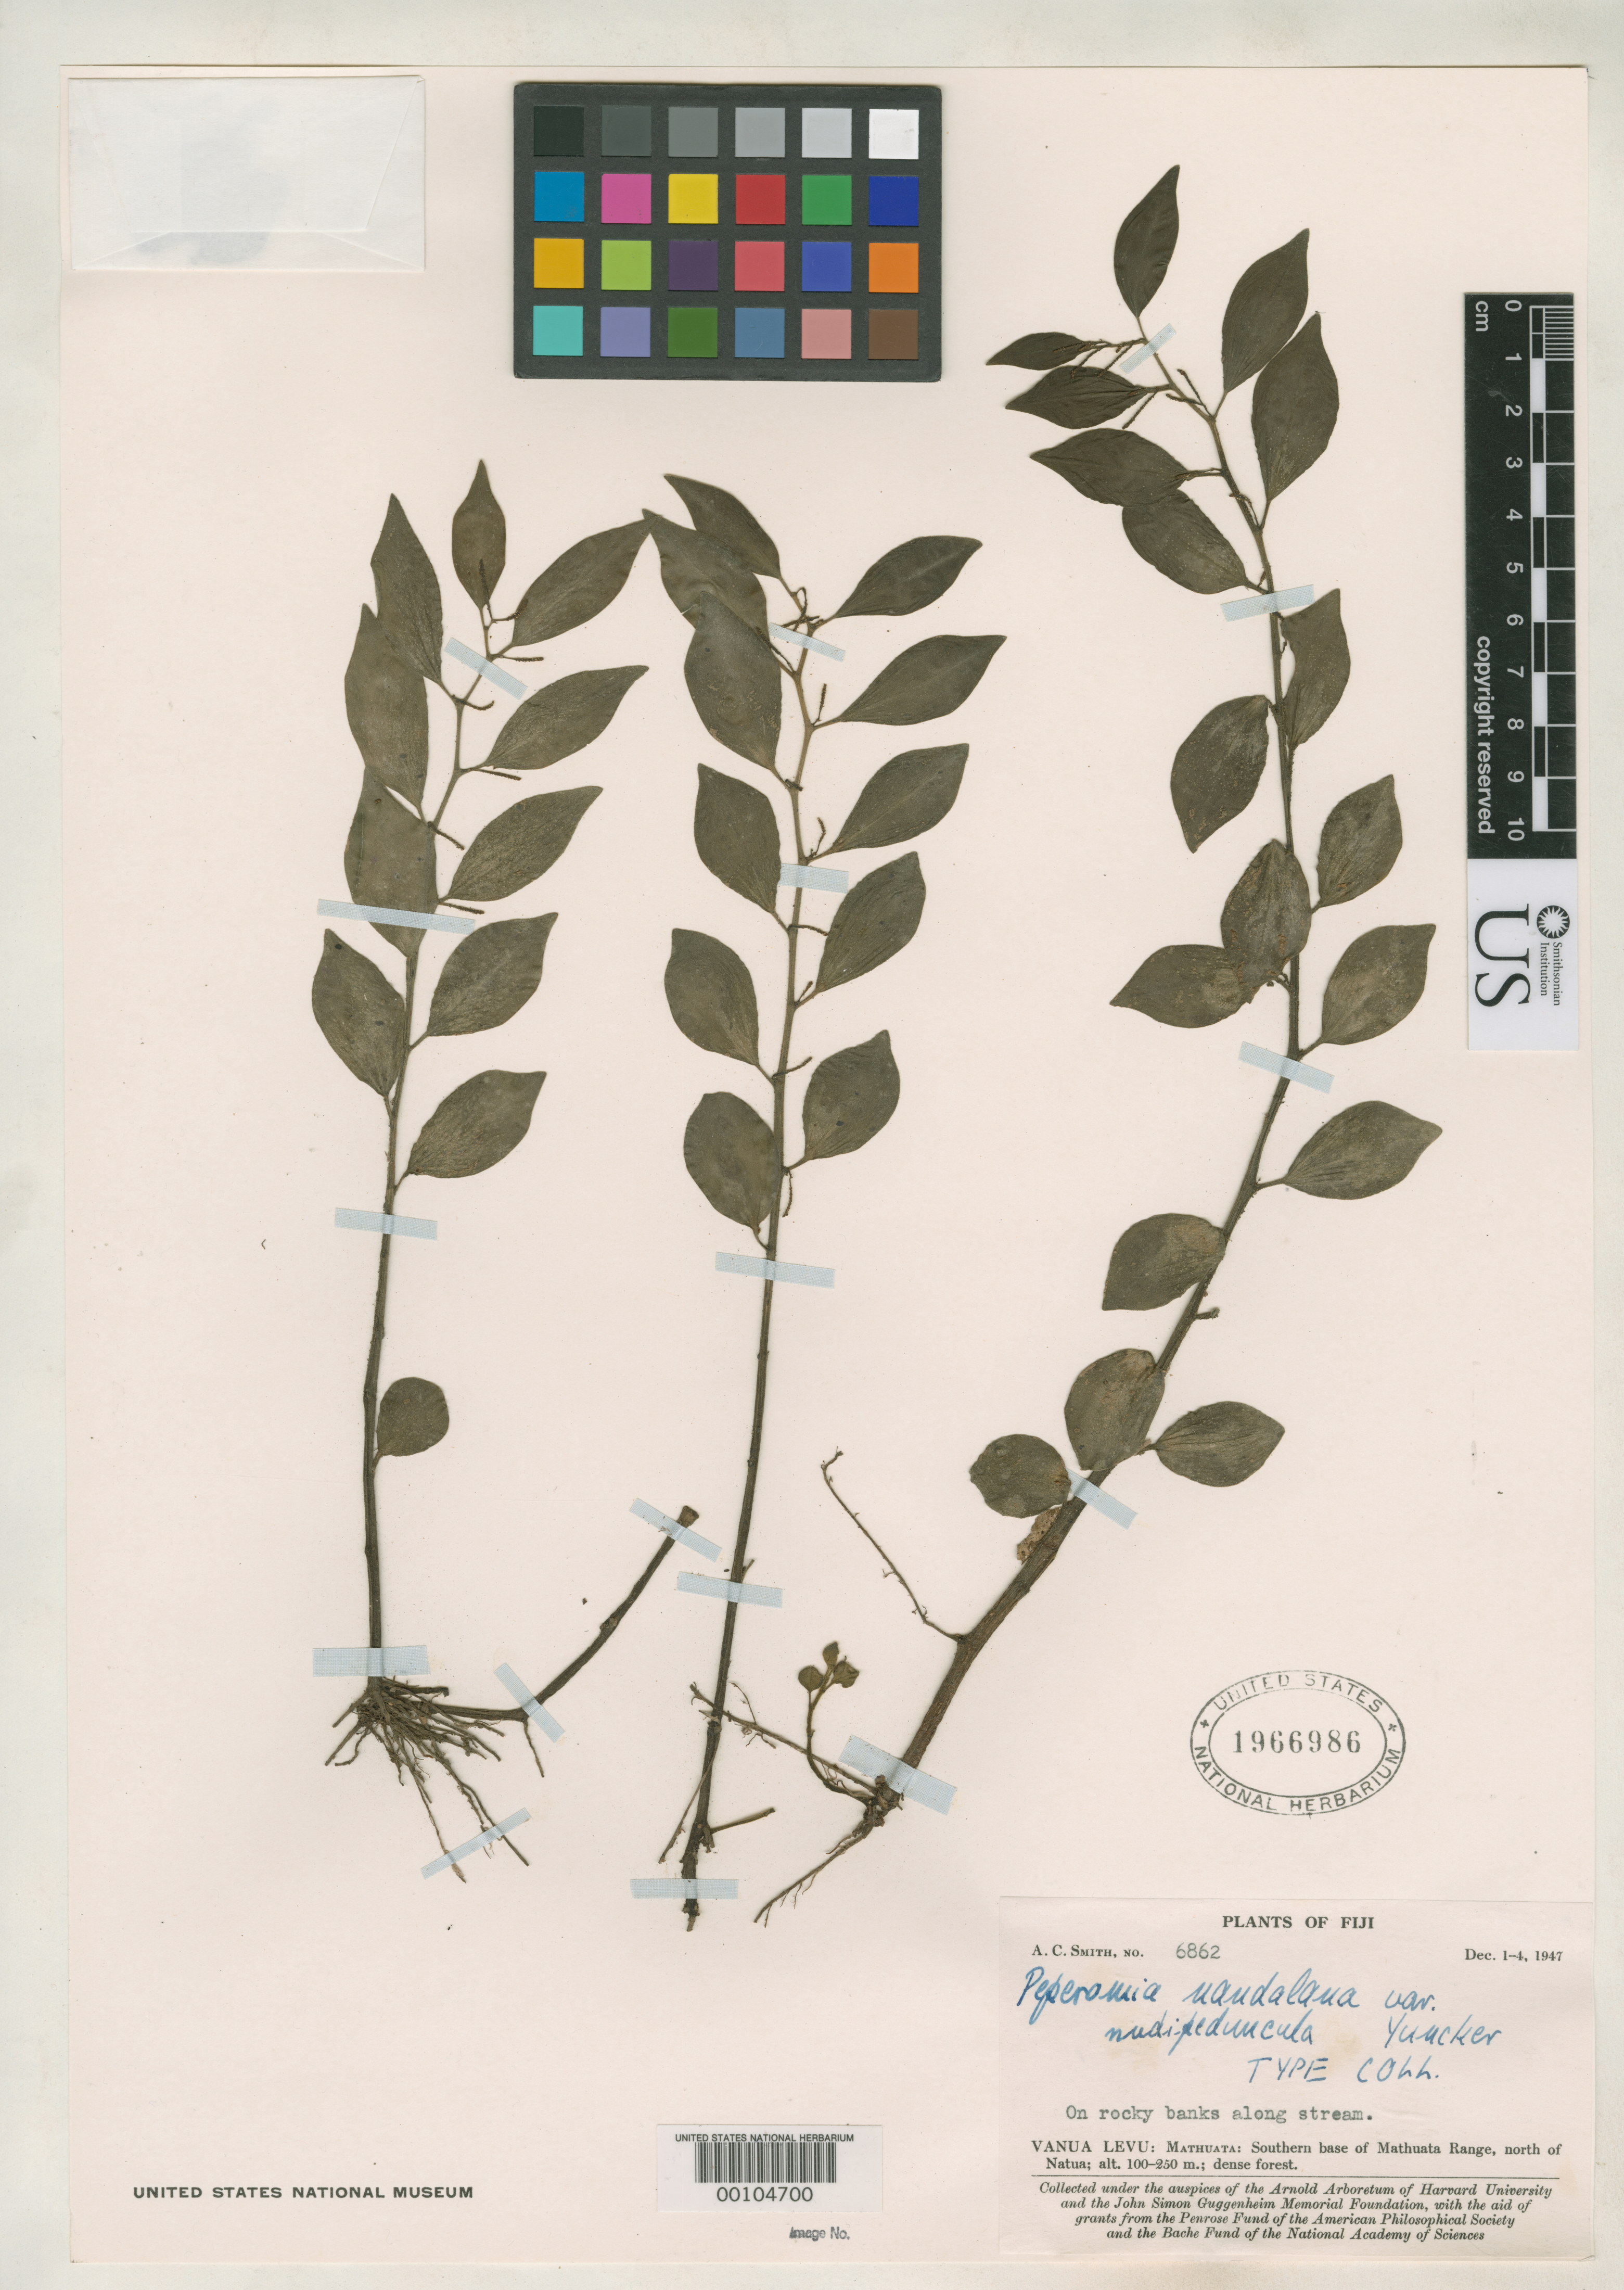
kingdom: Plantae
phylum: Tracheophyta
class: Magnoliopsida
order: Piperales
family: Piperaceae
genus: Peperomia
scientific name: Peperomia nandalana var. nudipeduncula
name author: Yunck.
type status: Isotype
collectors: A. C. Smith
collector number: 6862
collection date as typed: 04 Dec 1947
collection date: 1947-12-04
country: Fiji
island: Macuata-i-wai [Mathuata-i-wai]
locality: Mathuata, N of Natua, S base of Mathuata Range. [Vanua Levu Group]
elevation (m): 100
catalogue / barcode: US 1966986